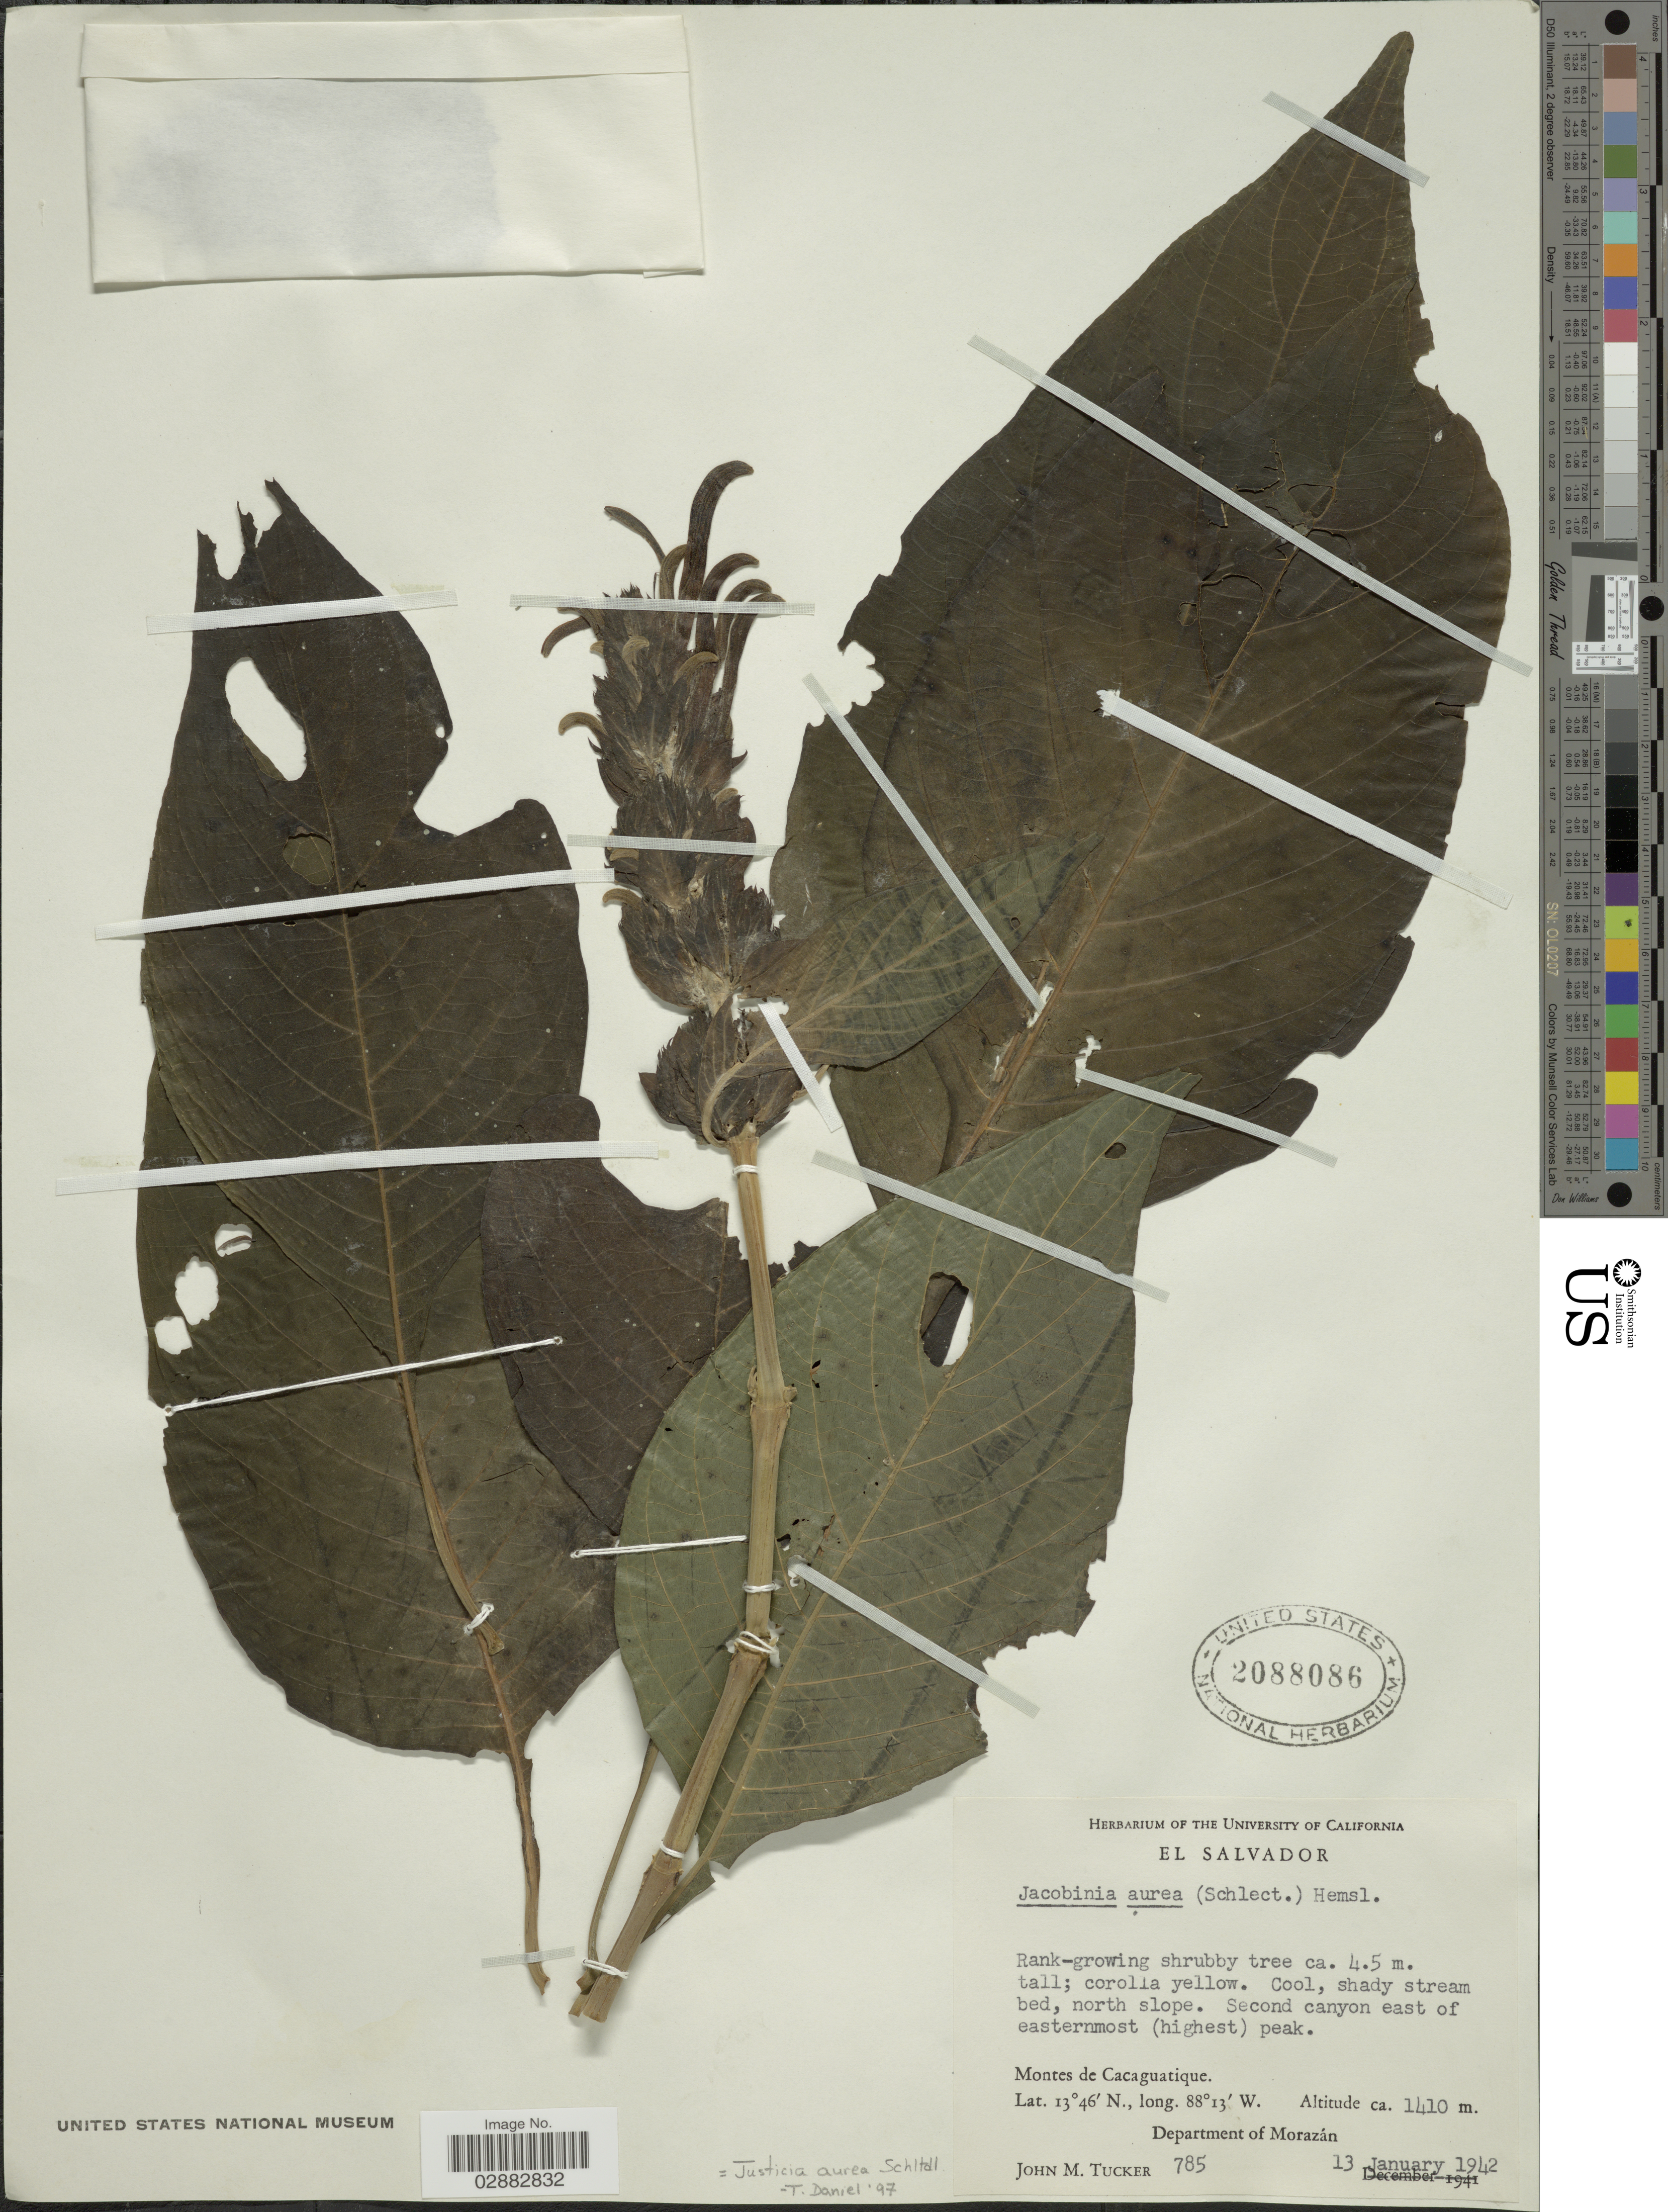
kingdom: Plantae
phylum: Tracheophyta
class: Magnoliopsida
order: Lamiales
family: Acanthaceae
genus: Jacobinia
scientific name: Jacobinia aurea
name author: (Schltdl.) Hiern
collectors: J. M. Tucker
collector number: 785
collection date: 1942-01-13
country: El Salvador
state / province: Morazan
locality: Second canyon east of easternmost (highest) peak. Montes de Cacaguatique.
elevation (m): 1410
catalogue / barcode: US 2088086